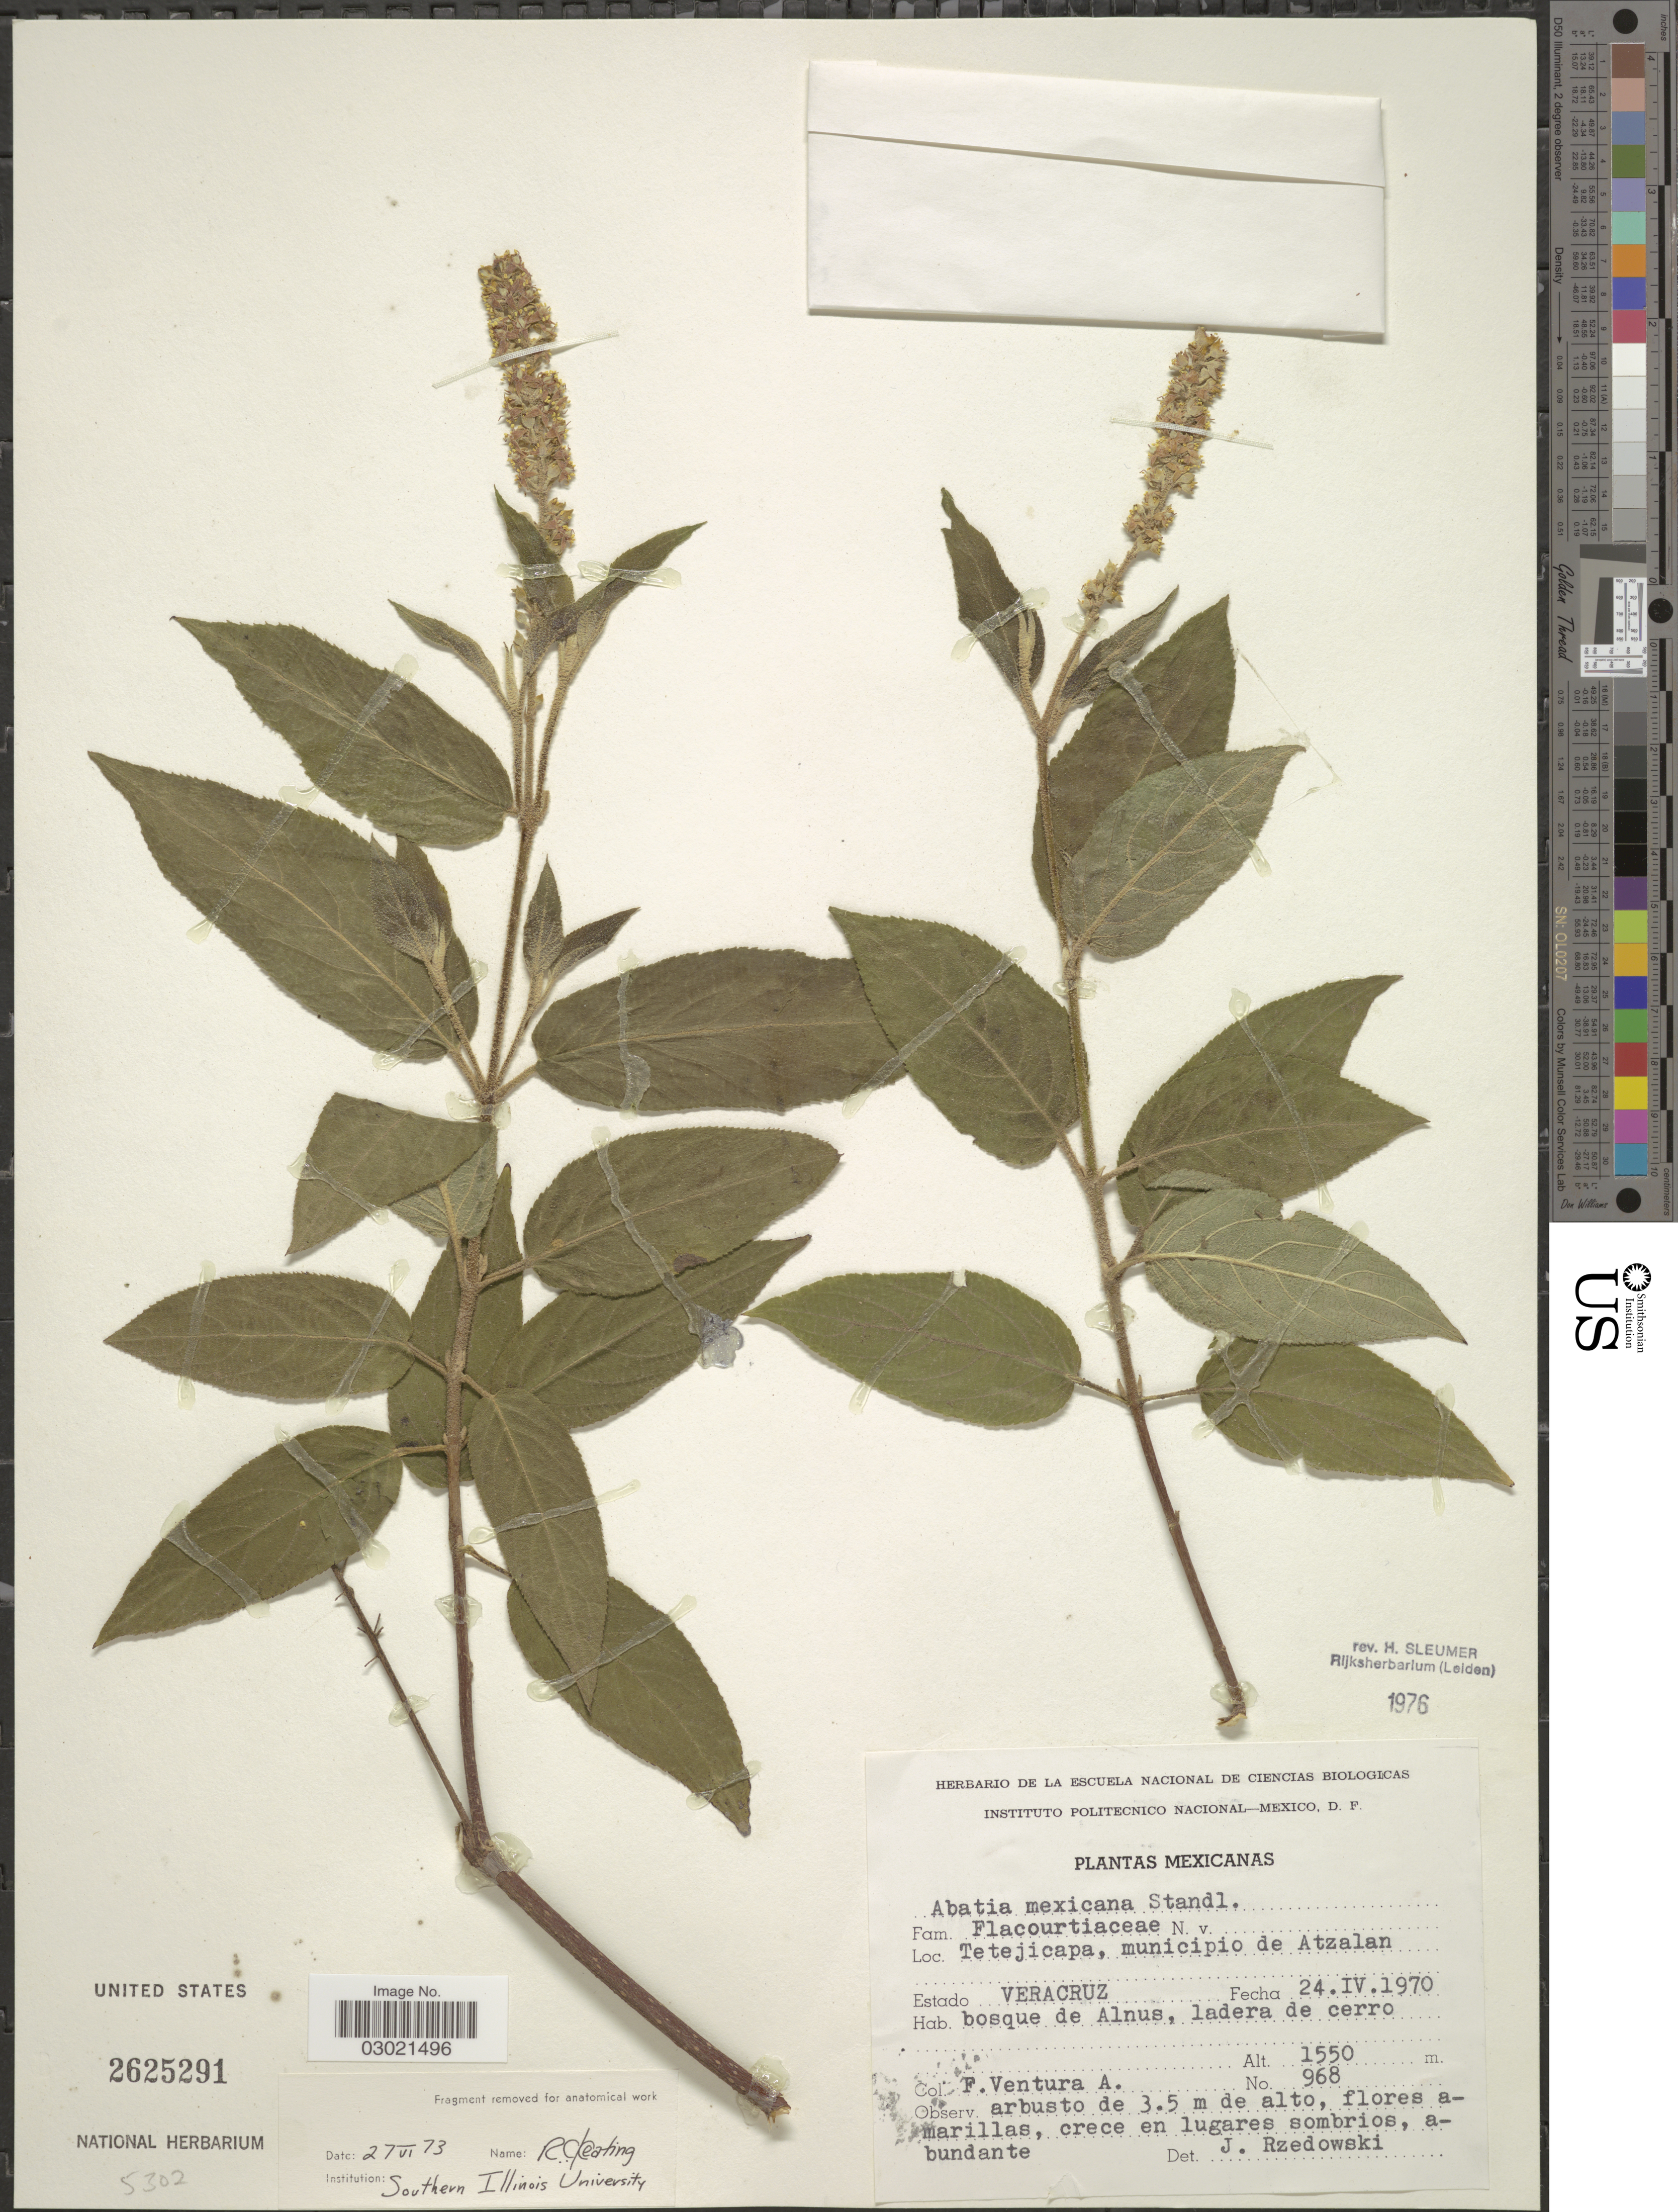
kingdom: Plantae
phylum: Tracheophyta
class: Magnoliopsida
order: Malpighiales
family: Salicaceae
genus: Abatia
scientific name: Abatia mexicana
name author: Standl.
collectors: F. Ventura A.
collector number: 968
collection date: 1970-04-24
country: Mexico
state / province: Veracruz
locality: Tetejicapa, municipio de Atzalan. Estado Veracruz.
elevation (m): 1550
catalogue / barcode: US 2625291